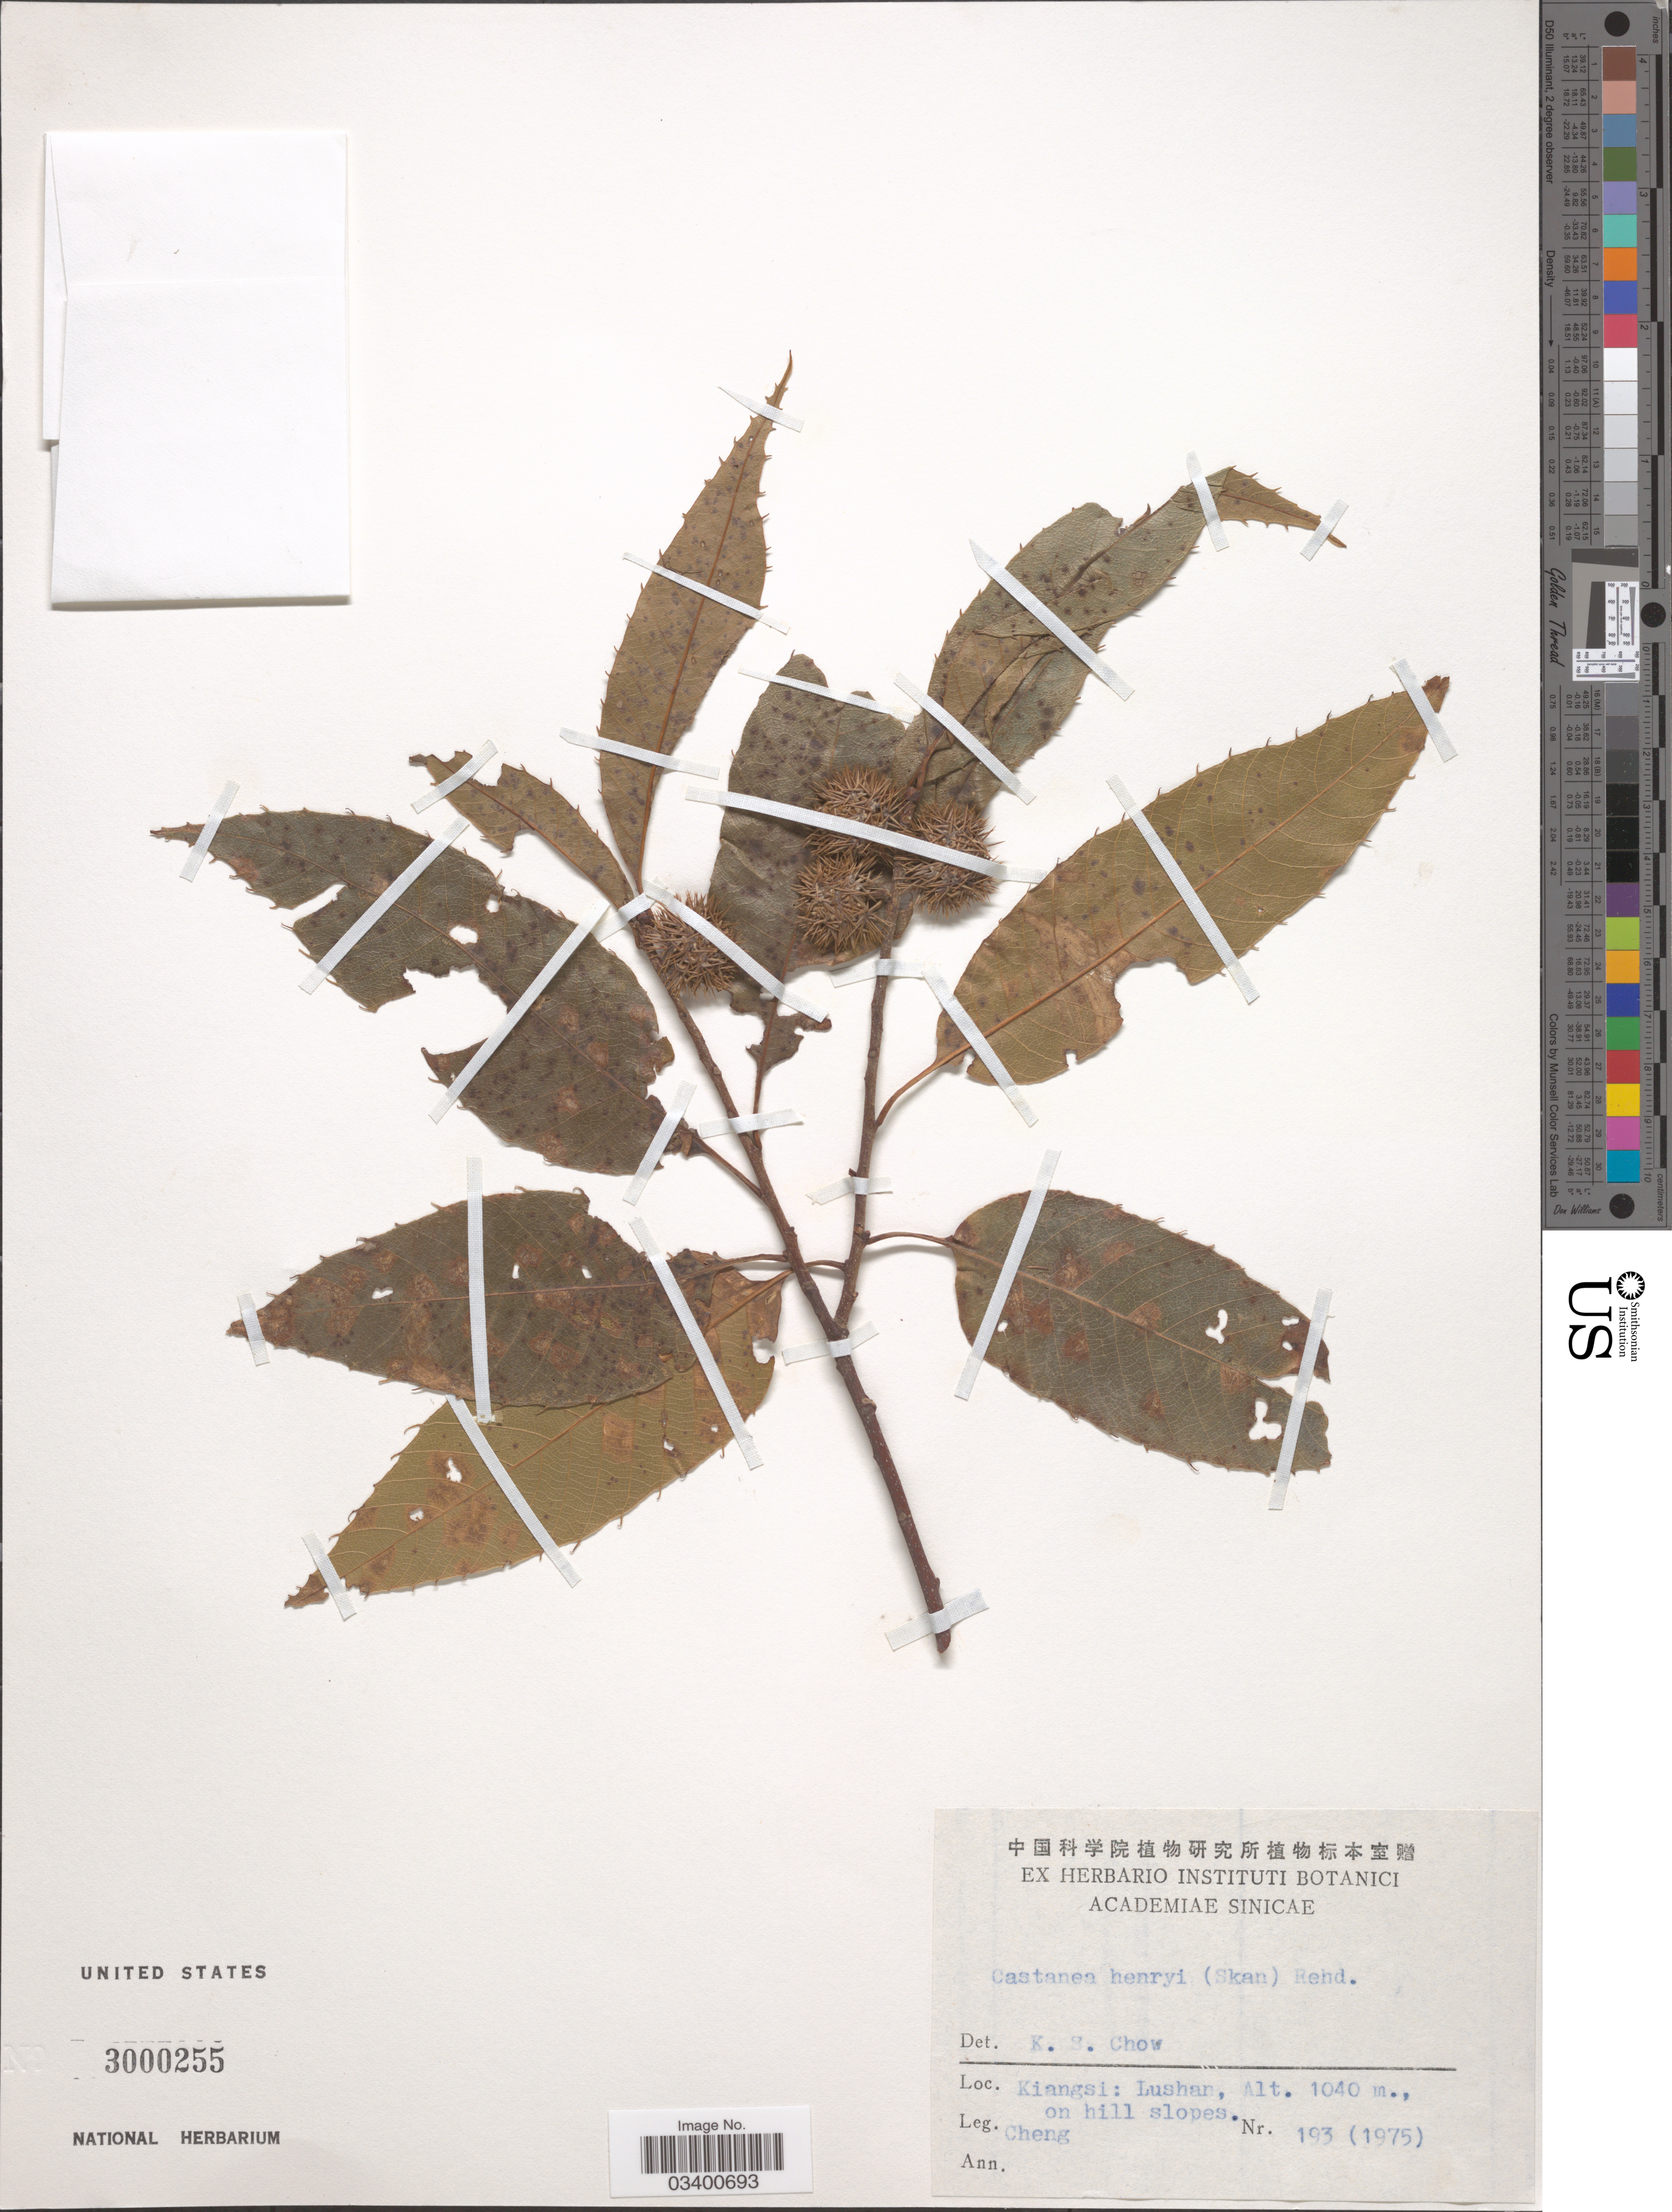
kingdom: Plantae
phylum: Tracheophyta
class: Magnoliopsida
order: Fagales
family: Fagaceae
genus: Castanea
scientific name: Castanea henryi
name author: (Skan) Rehder & E.H. Wilson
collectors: -. Cheng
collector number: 193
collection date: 1975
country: China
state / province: Jiangxi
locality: Kiangsi: Lushan.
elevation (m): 1040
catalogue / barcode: US 3000255